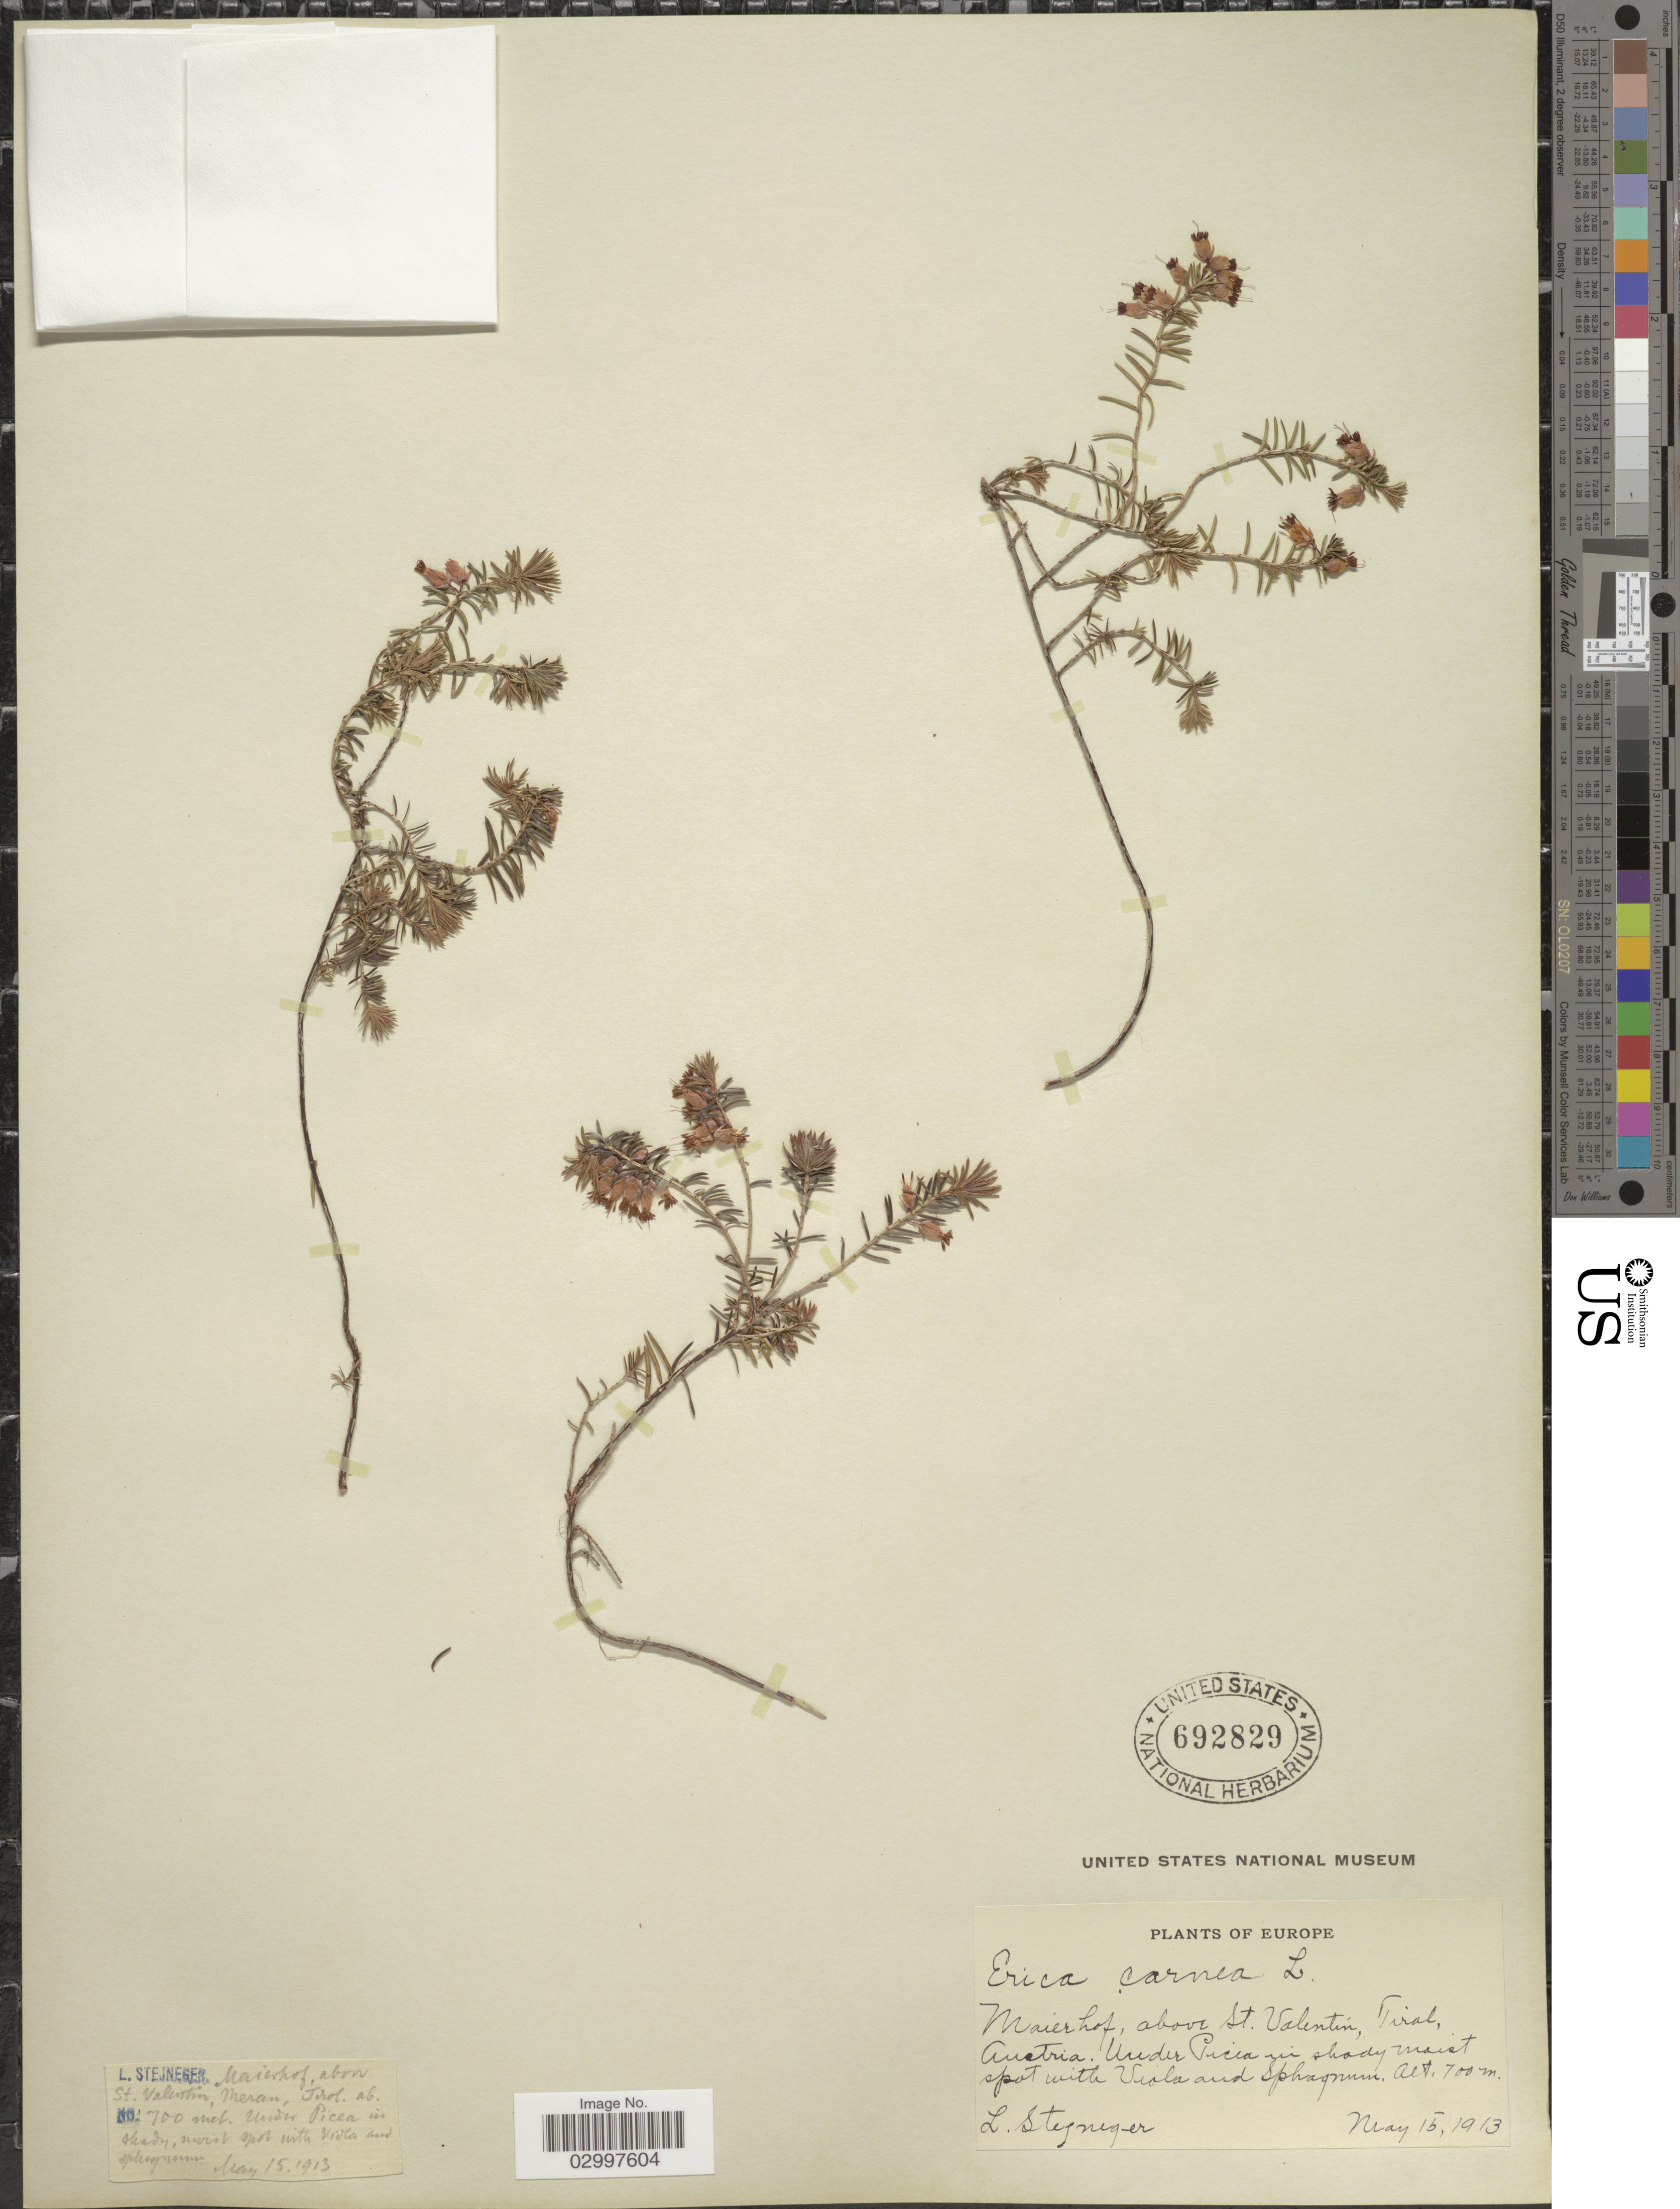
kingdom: Plantae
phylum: Tracheophyta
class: Magnoliopsida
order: Ericales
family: Ericaceae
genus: Erica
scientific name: Erica carnea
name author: L.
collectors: L. Stejneger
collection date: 1913-05-15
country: Austria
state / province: Tirol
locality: Maierhof, above St. Valentin.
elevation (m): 700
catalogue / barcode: US 692829